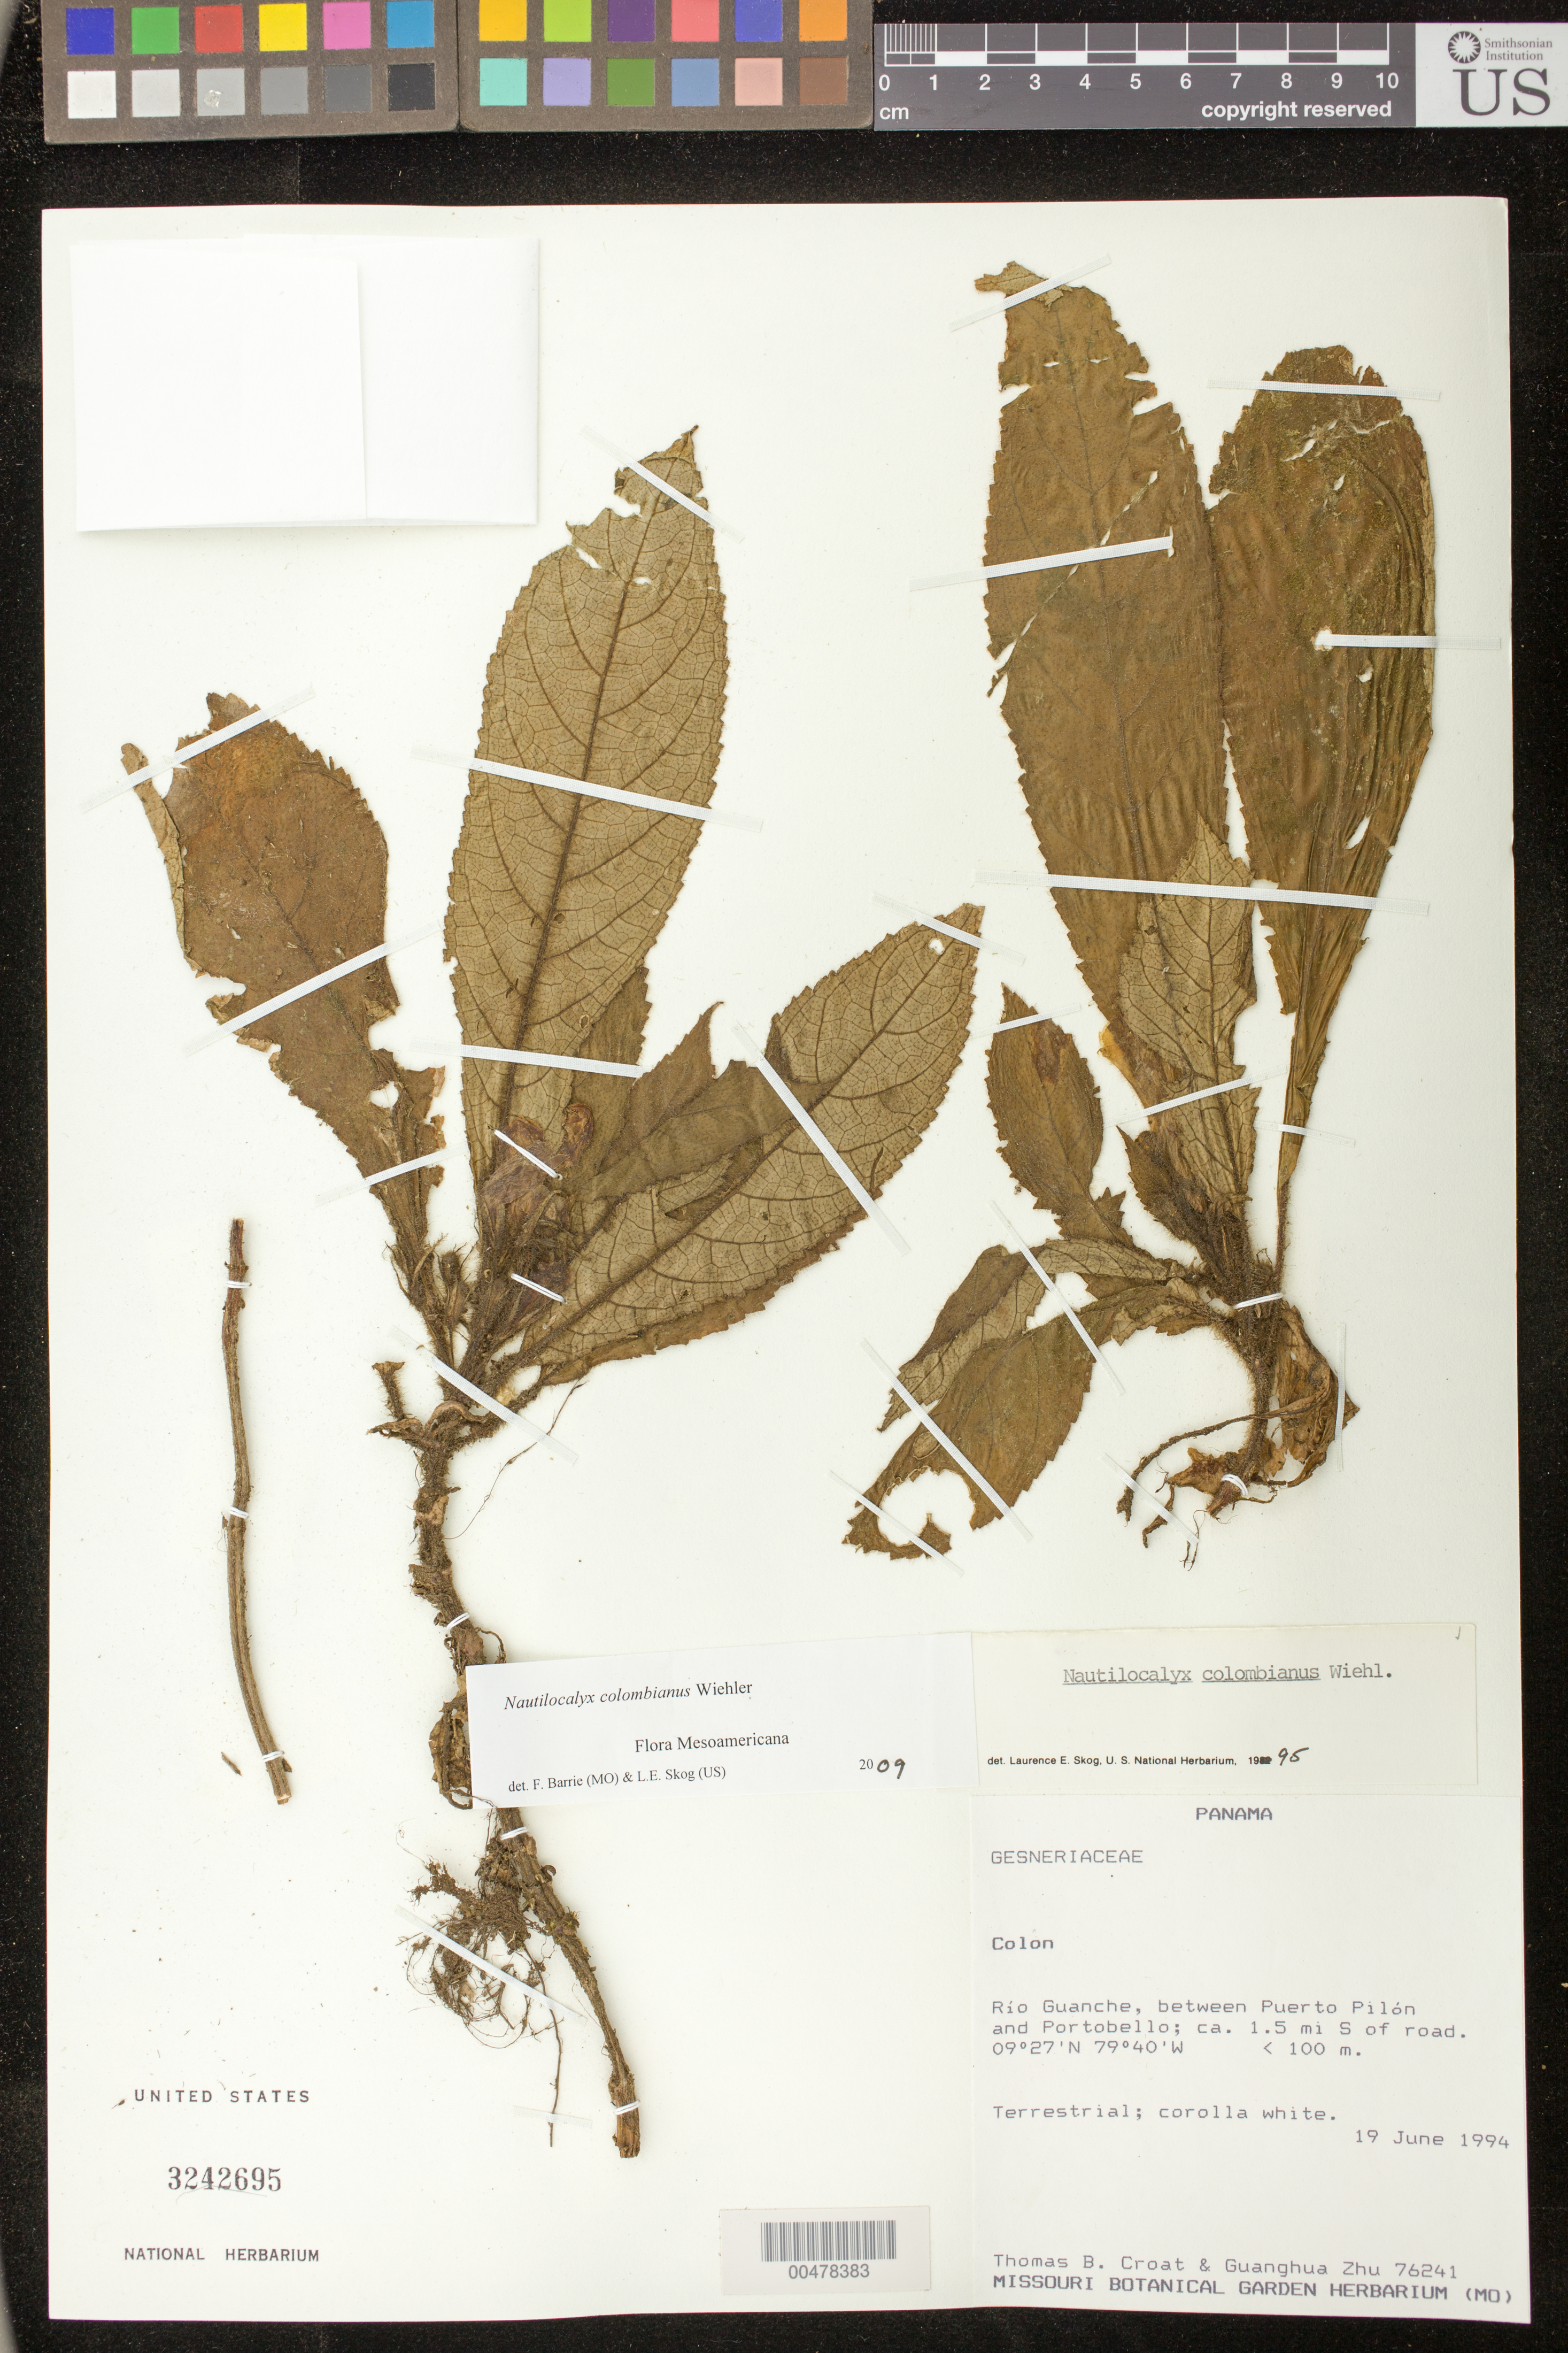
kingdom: Plantae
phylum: Tracheophyta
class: Magnoliopsida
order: Lamiales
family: Gesneriaceae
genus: Nautilocalyx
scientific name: Nautilocalyx colombianus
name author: Wiehler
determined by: Skog, Laurence E.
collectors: T. B. Croat & G. H. Zhu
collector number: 76241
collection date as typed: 19 Jun 1994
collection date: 1994-06-19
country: Panama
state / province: Colón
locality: Río Guanche, between Puerto Pilón and Portobello; ca. 1.5 mi S of road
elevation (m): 100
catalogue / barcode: US 3242695